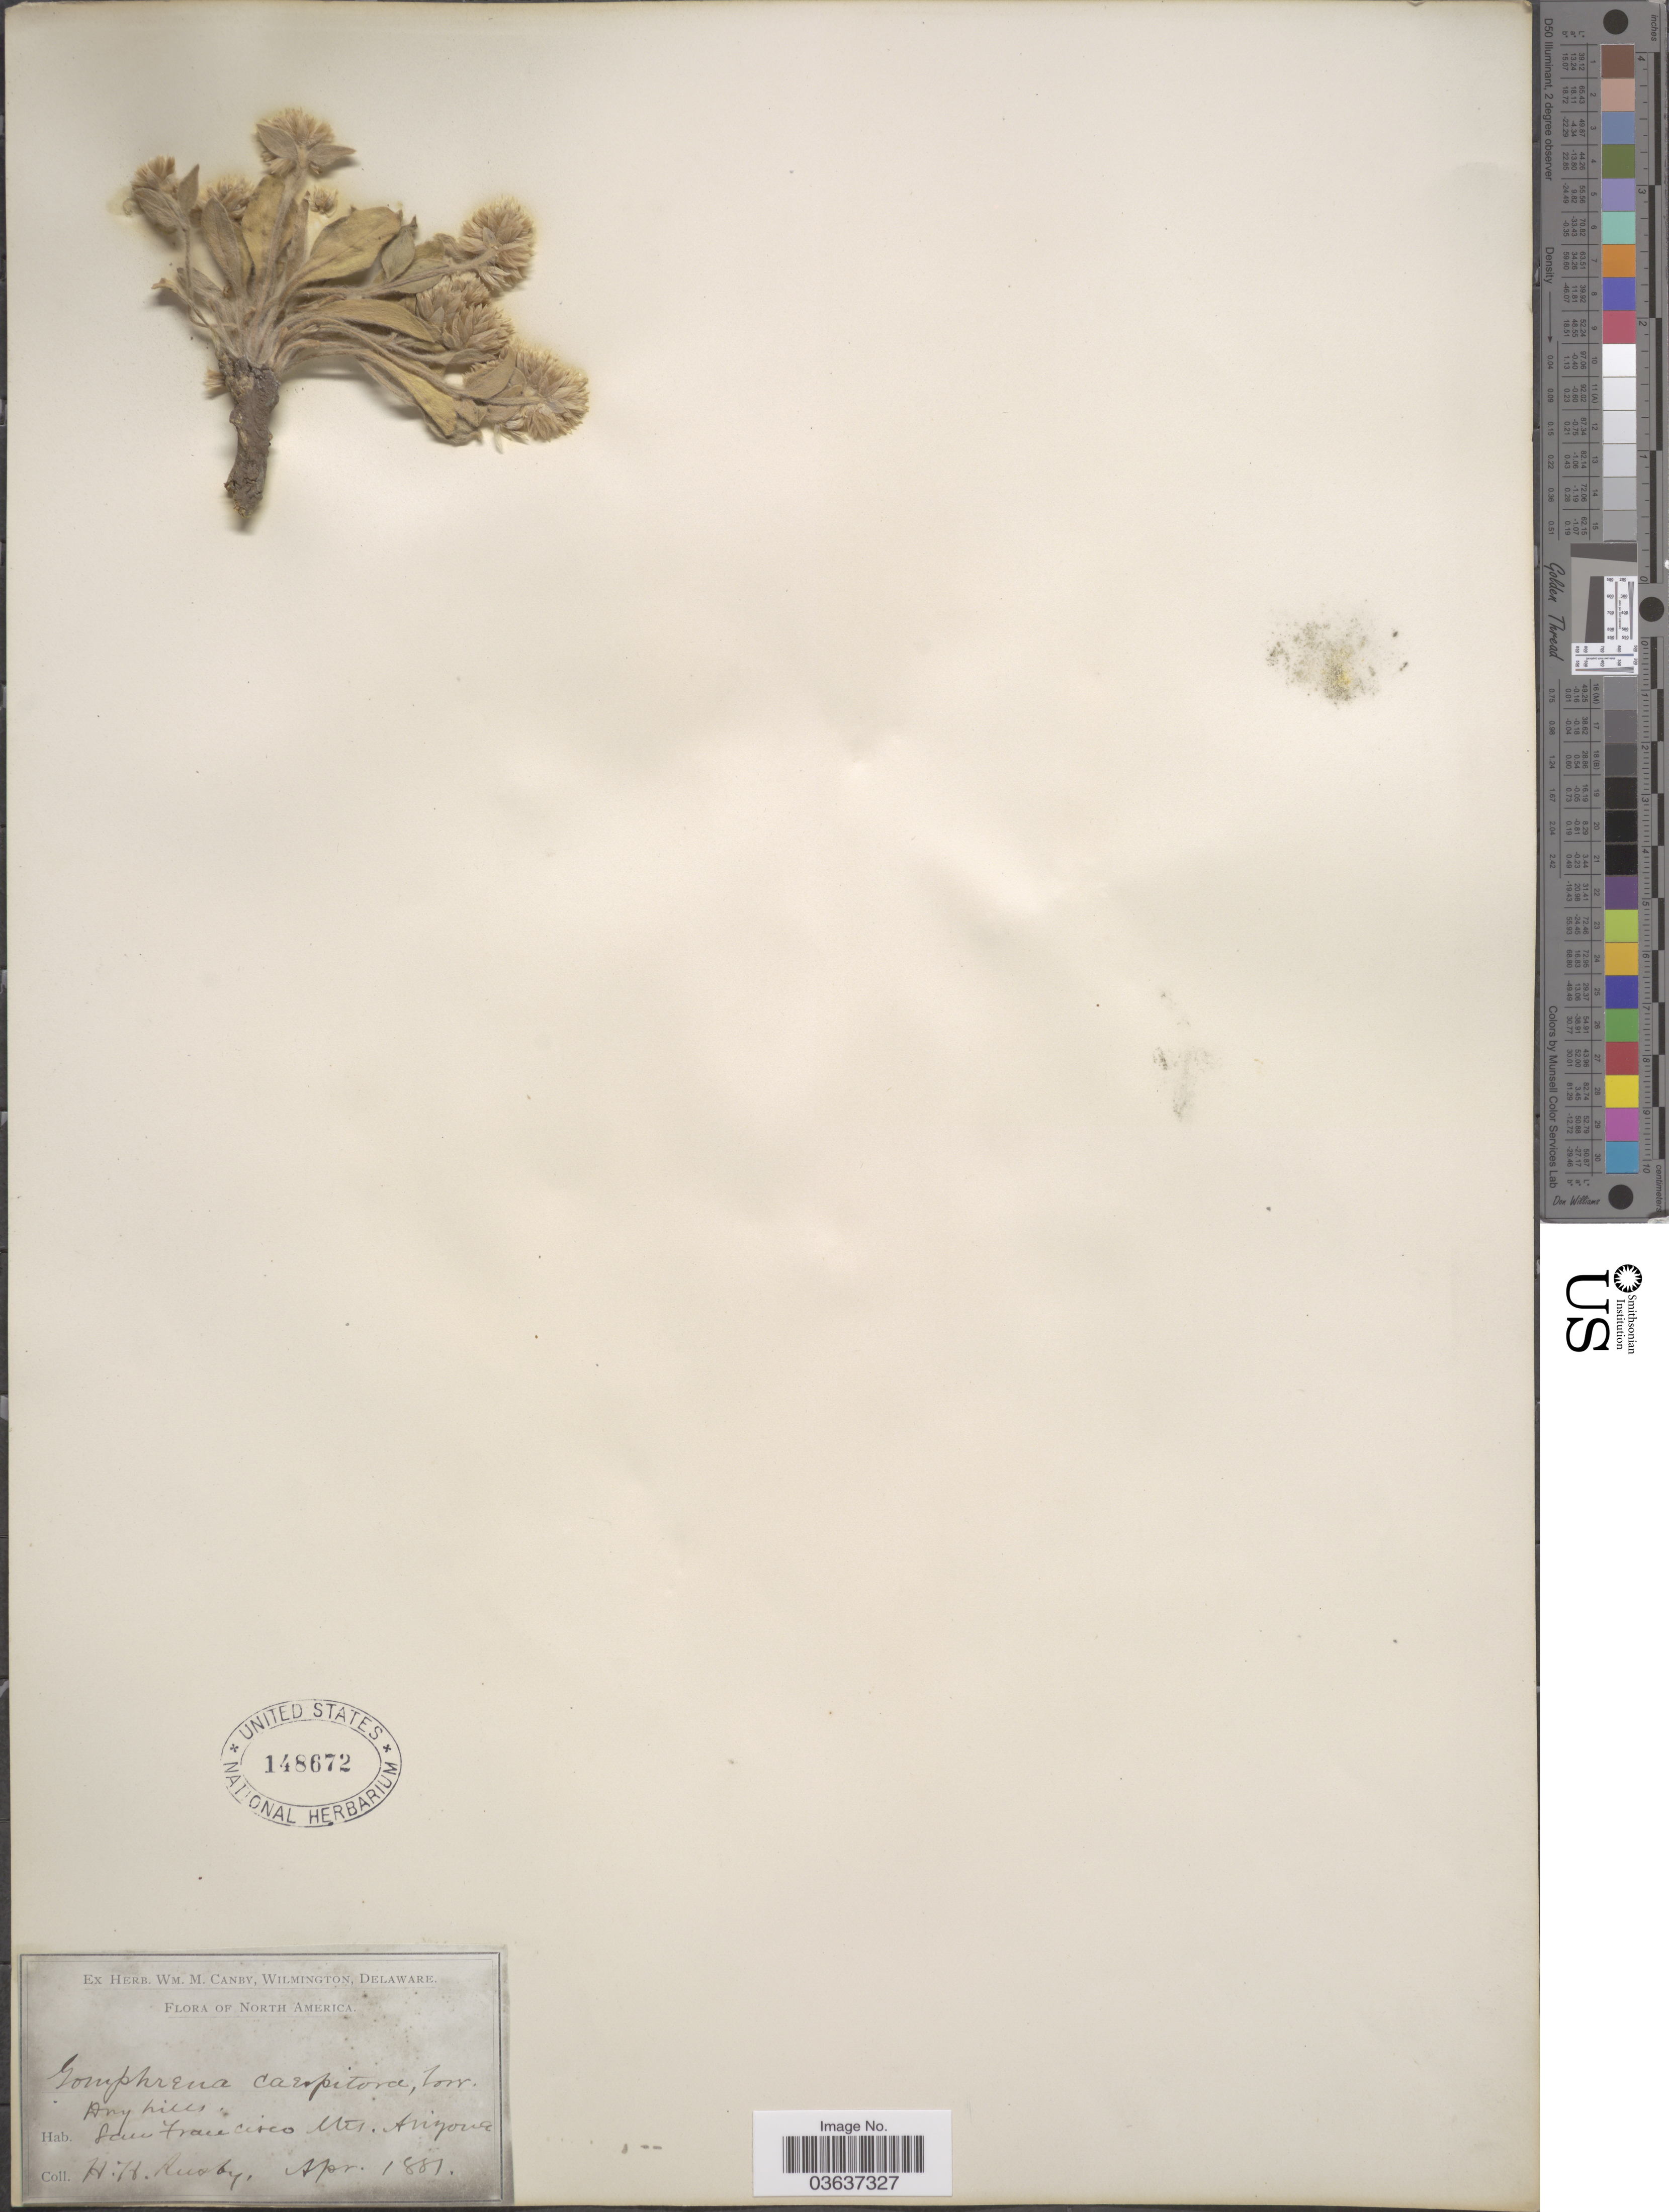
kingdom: Plantae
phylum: Tracheophyta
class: Magnoliopsida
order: Caryophyllales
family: Amaranthaceae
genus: Gomphrena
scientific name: Gomphrena caespitosa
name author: Torr. in Emory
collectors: H. H. Rusby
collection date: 1881-04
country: United States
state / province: Arizona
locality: San Francisco Mts.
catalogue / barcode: US 148672